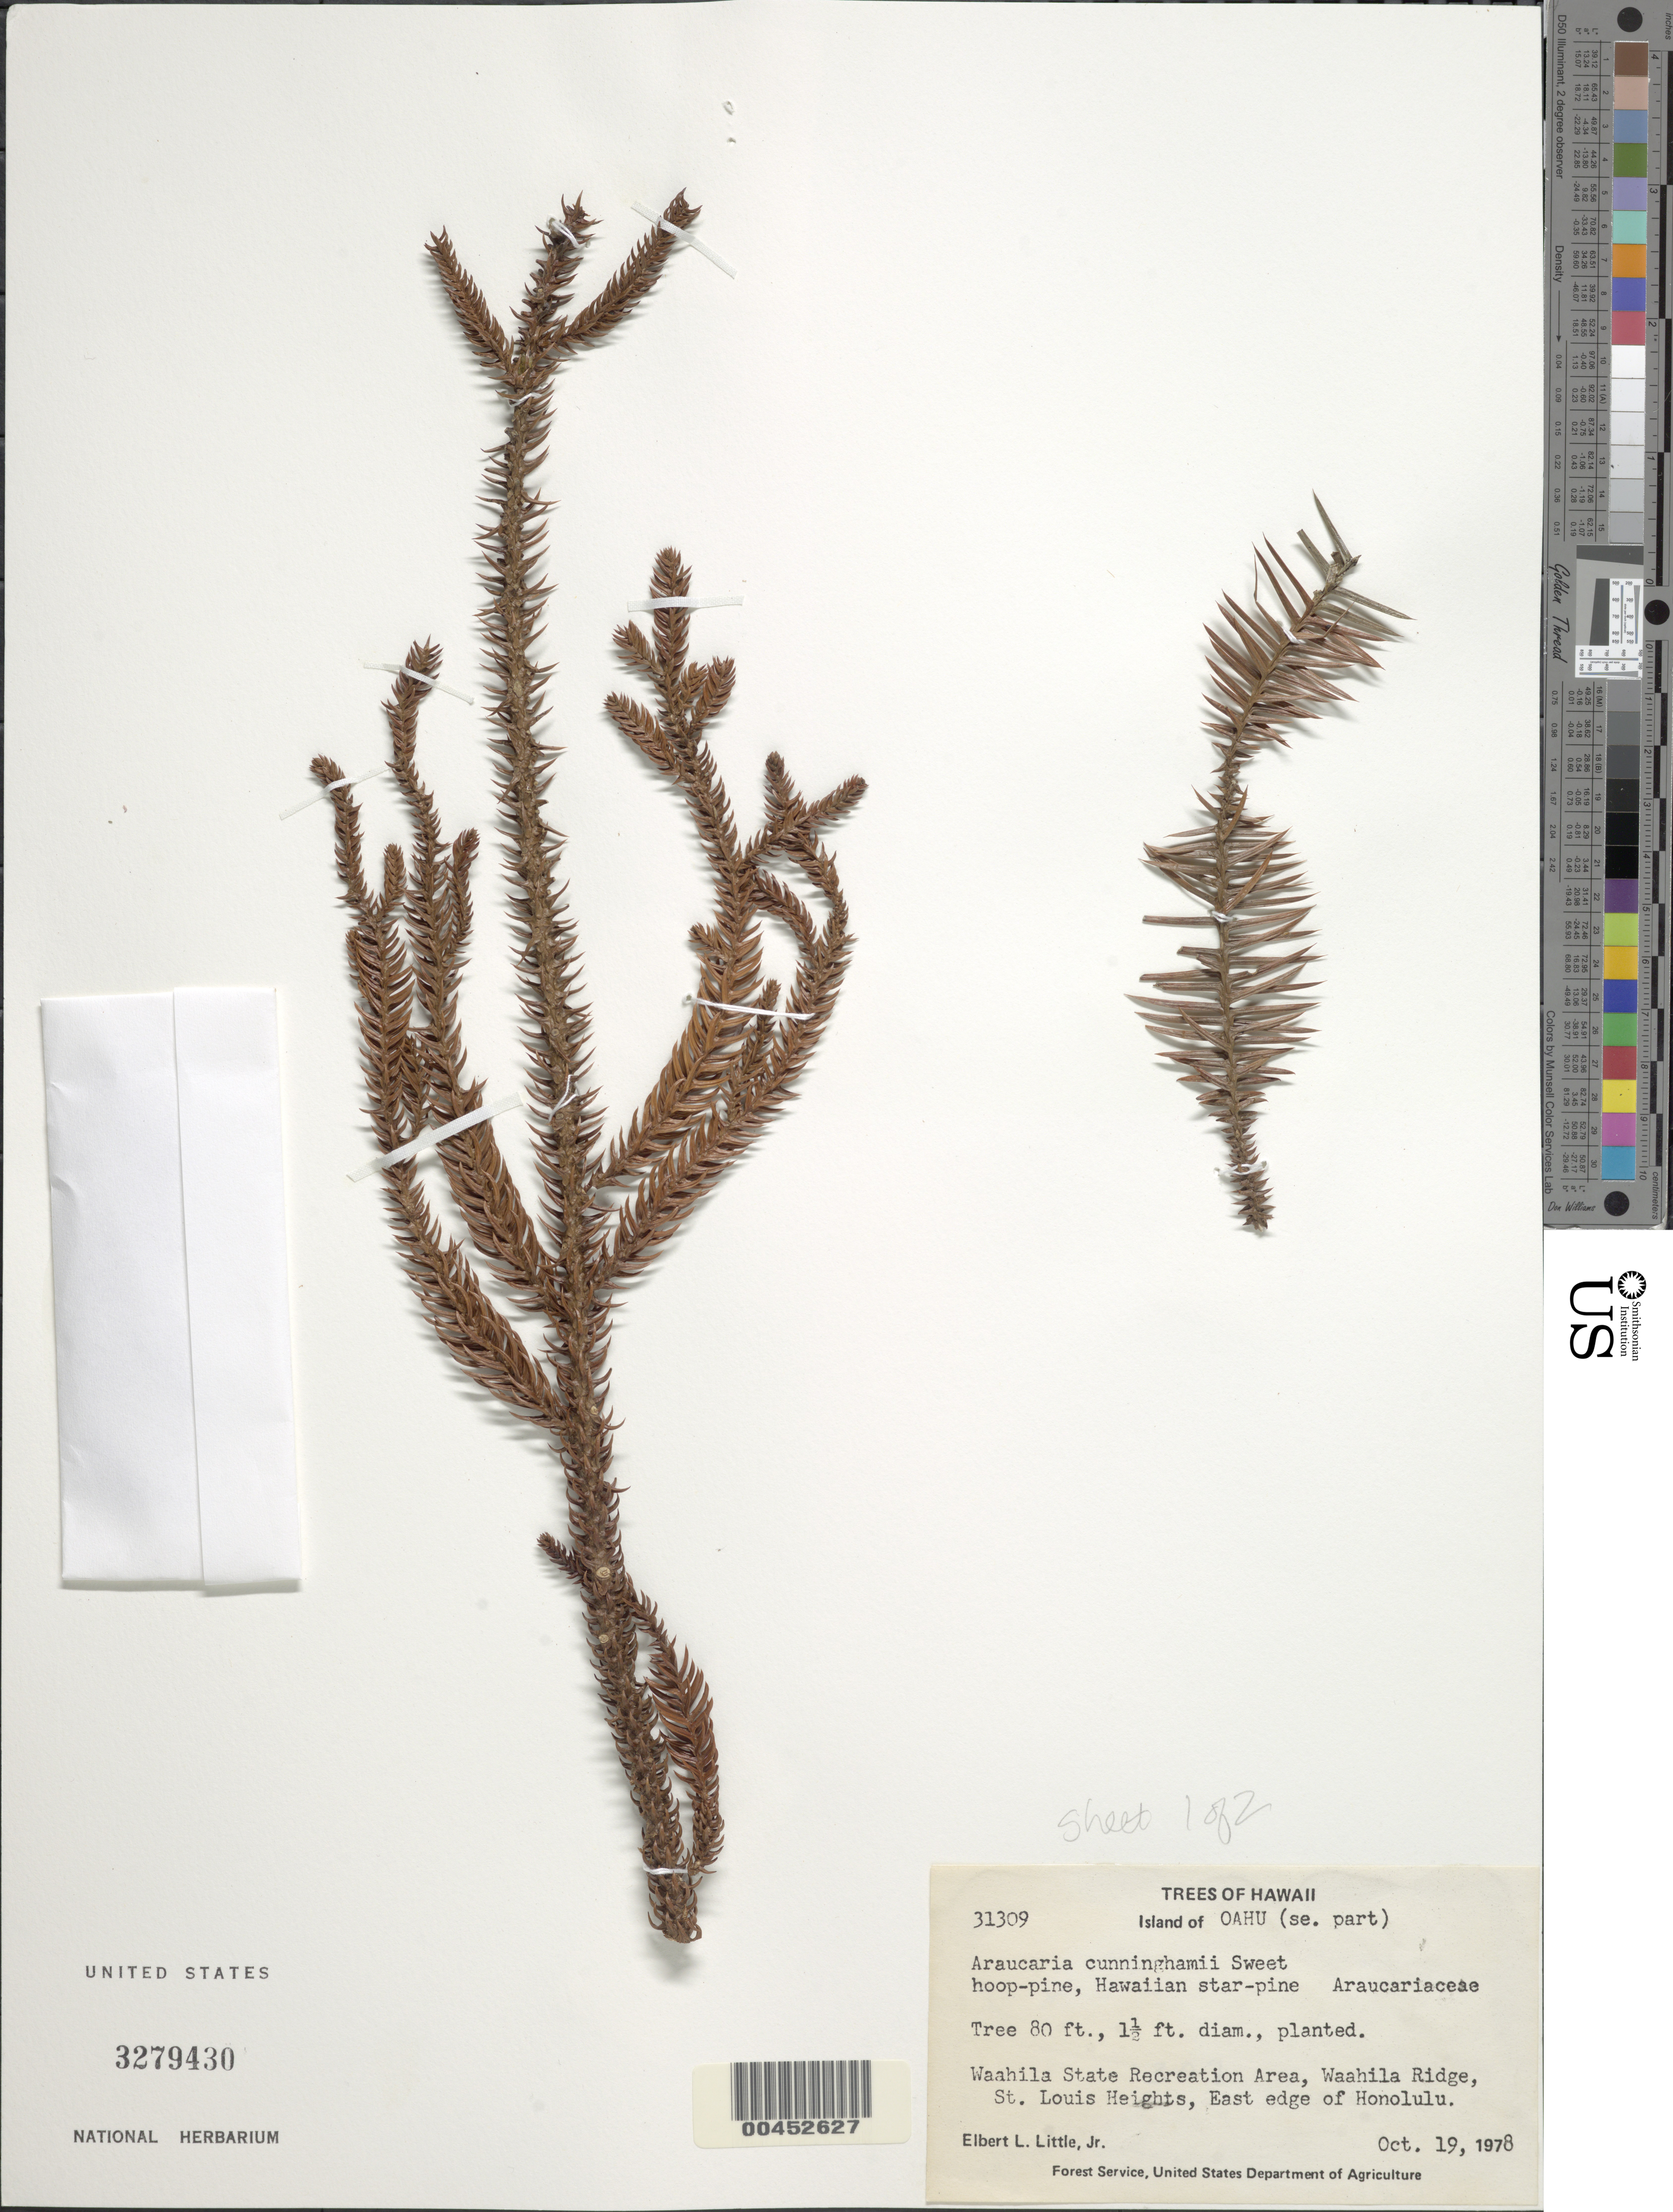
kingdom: Plantae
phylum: Tracheophyta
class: Pinopsida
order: Pinales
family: Araucariaceae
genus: Araucaria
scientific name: Araucaria cunninghamii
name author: Aiton ex D. Don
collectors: E. L. Little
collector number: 31309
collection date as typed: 19 Oct 1978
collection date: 1978-10-19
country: United States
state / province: Hawaii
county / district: Honolulu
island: Oahu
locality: SE part of Oahu, Waahila State Recreation Area, Waahila Ridge, St. Louis Heights, East edge of Honolulu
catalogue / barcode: US 3279430